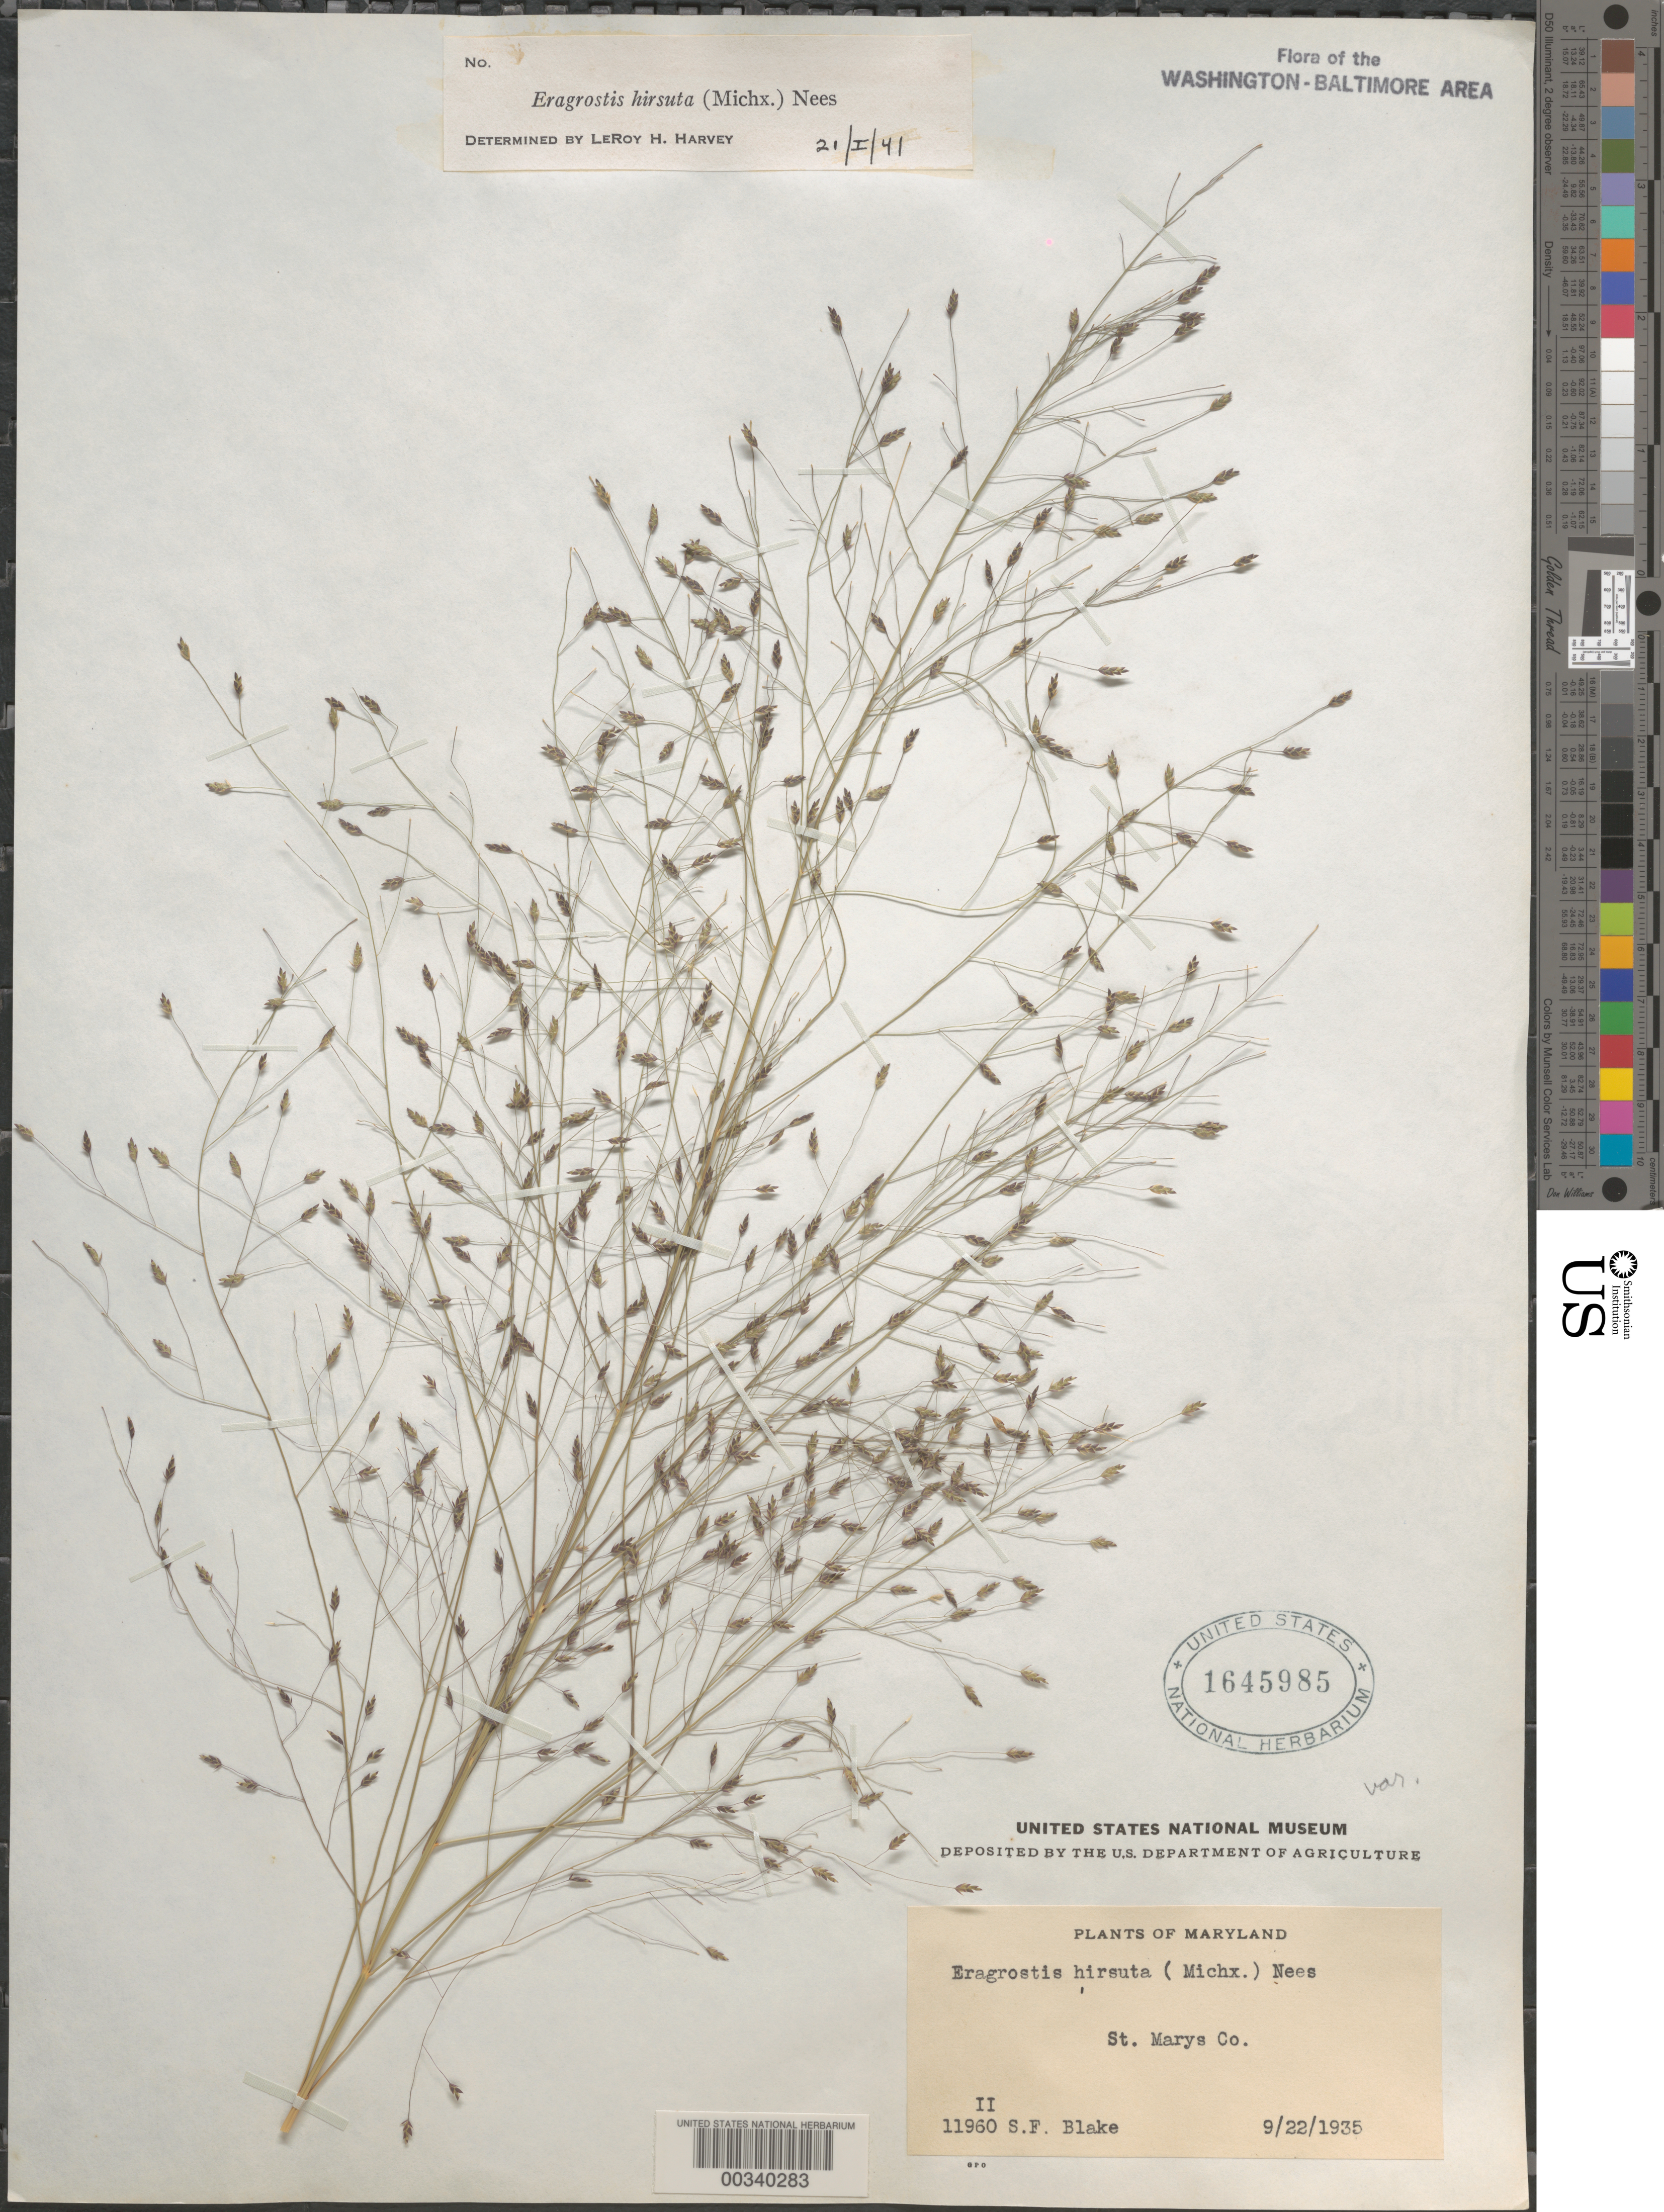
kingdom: Plantae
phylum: Tracheophyta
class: Liliopsida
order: Poales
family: Poaceae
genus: Eragrostis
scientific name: Eragrostis hirsuta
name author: (Michx.) Nees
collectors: S. Blake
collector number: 11960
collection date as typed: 22 Sep 1935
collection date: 1935-09-22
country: United States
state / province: Maryland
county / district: St. Mary's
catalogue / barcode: US 1645985